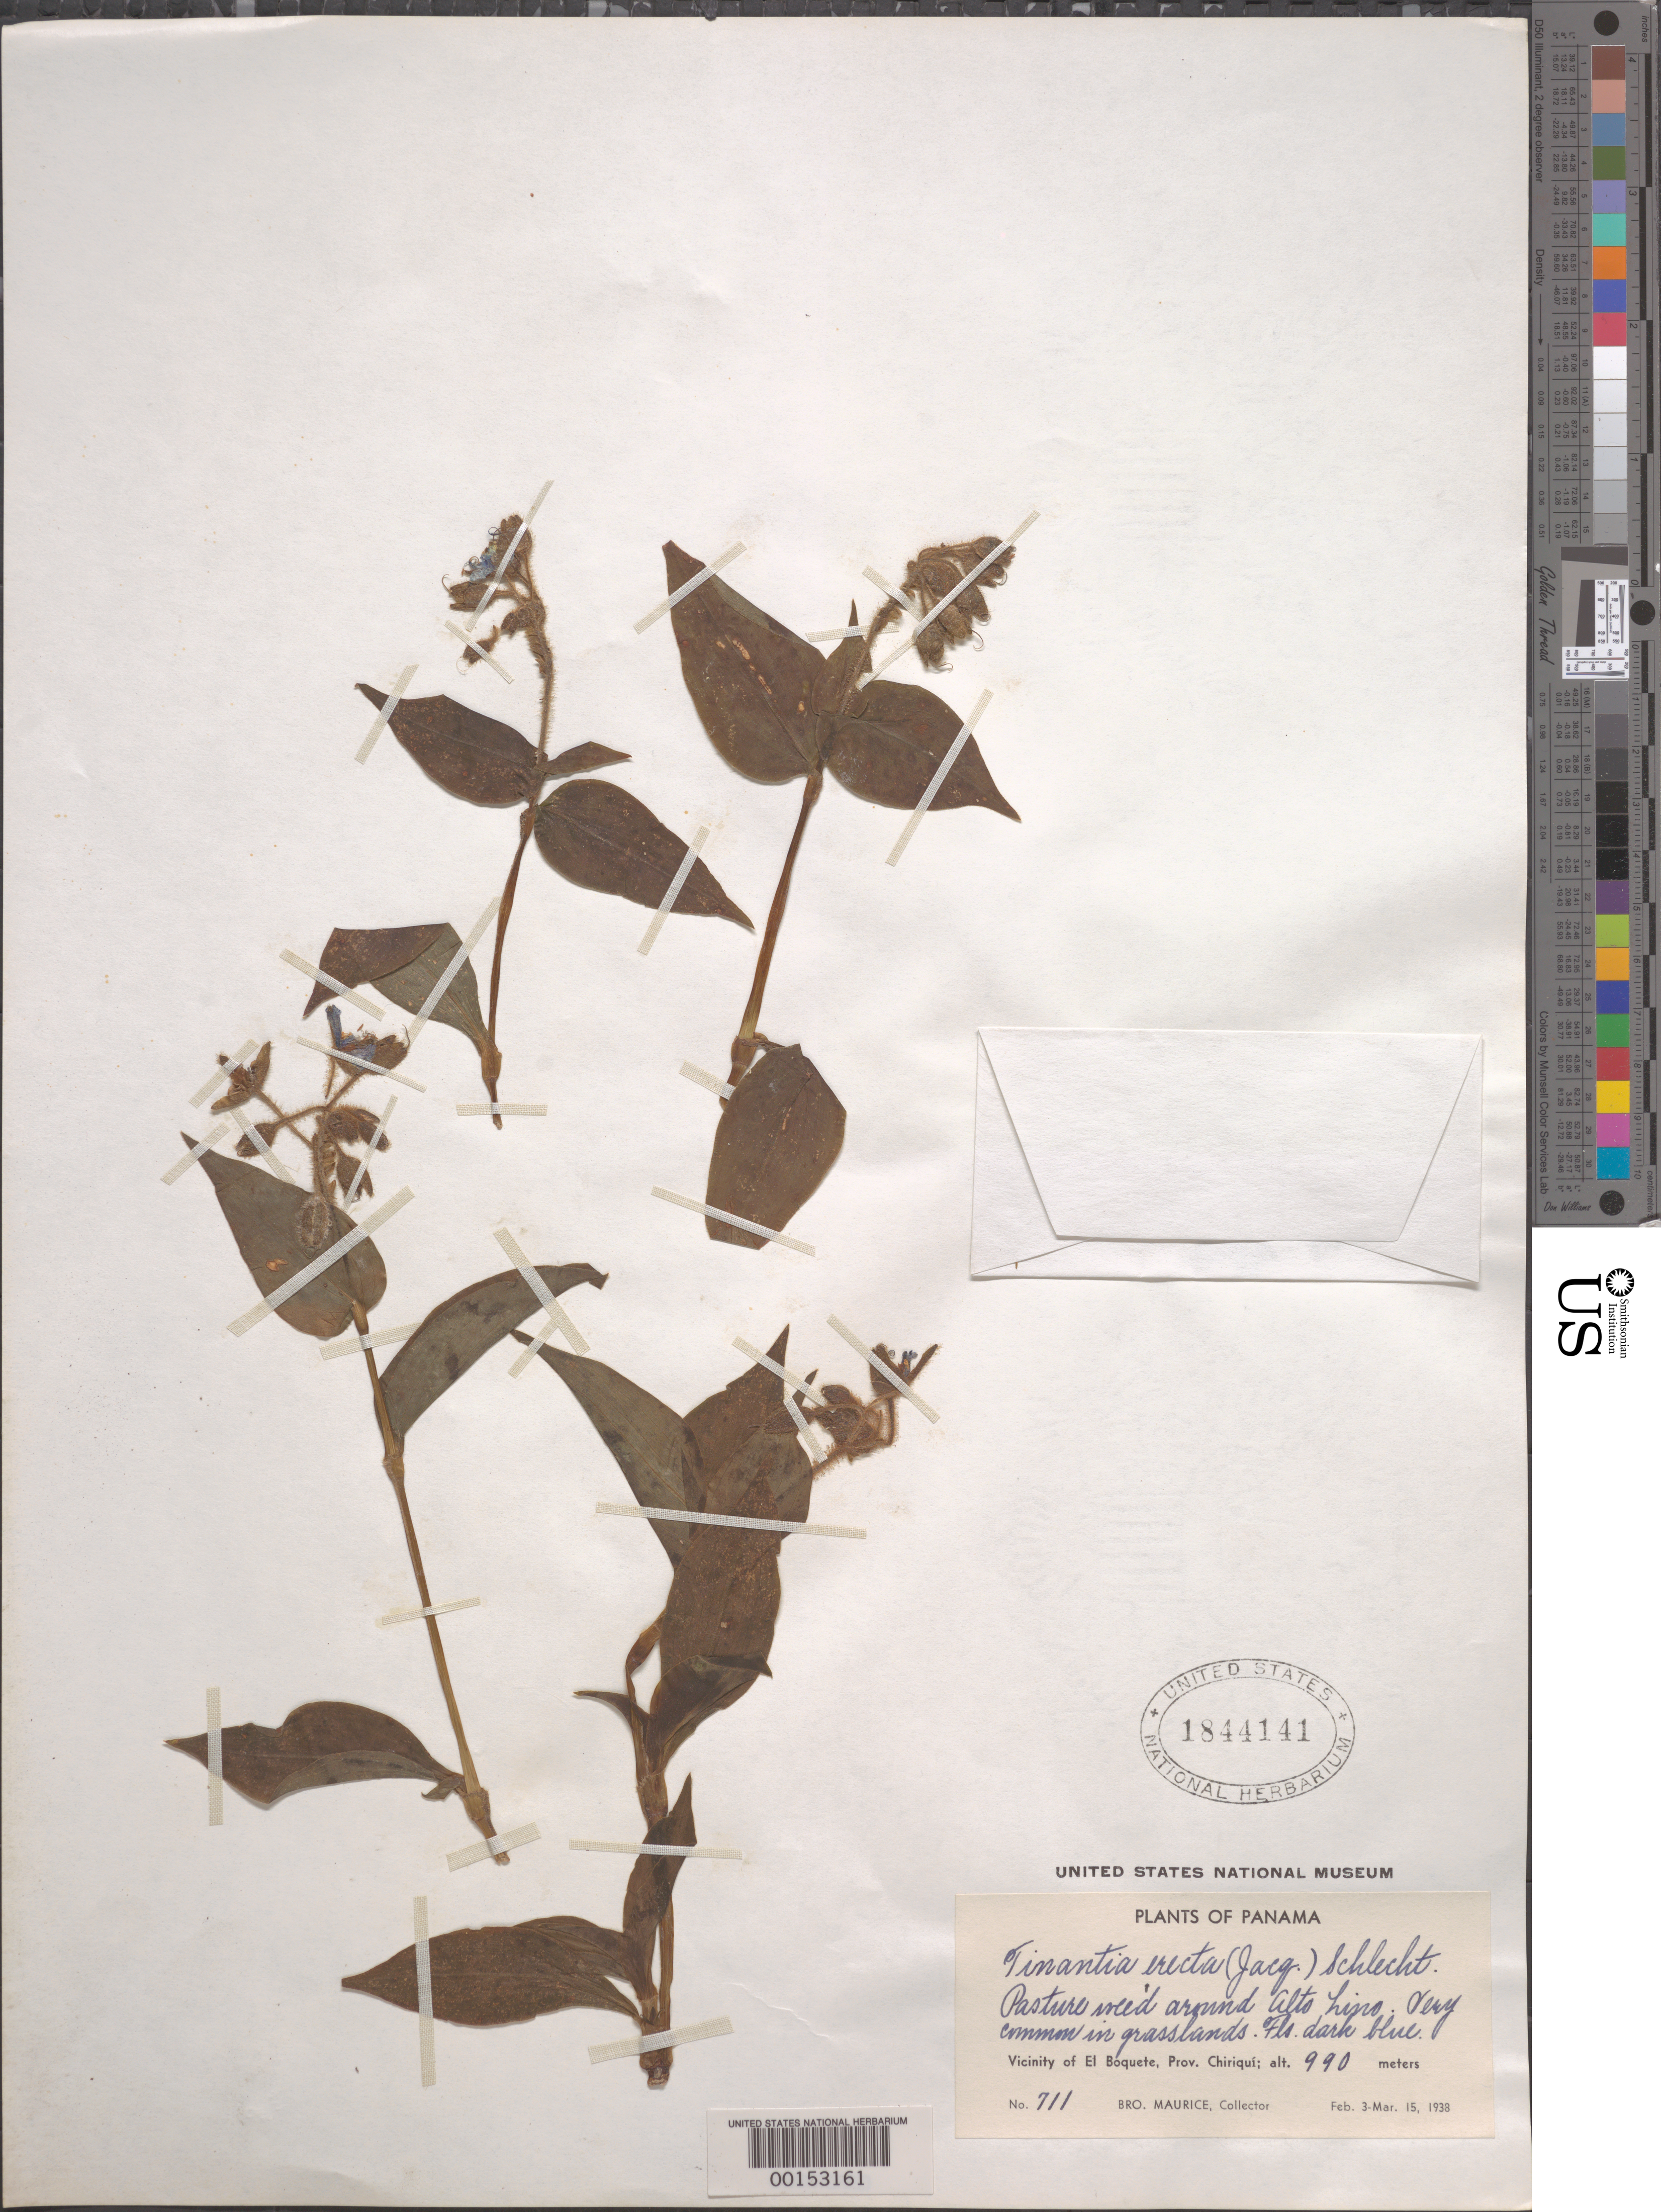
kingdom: Plantae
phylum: Tracheophyta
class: Liliopsida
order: Commelinales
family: Commelinaceae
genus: Tinantia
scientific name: Tinantia erecta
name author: (Jacq.) Fenzl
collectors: B. Maurice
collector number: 711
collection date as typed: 03 Feb 1938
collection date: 1938-02-03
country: Panama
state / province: Chiriquí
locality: Near Boquete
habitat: Pasture; grasslands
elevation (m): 990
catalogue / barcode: US 1844141